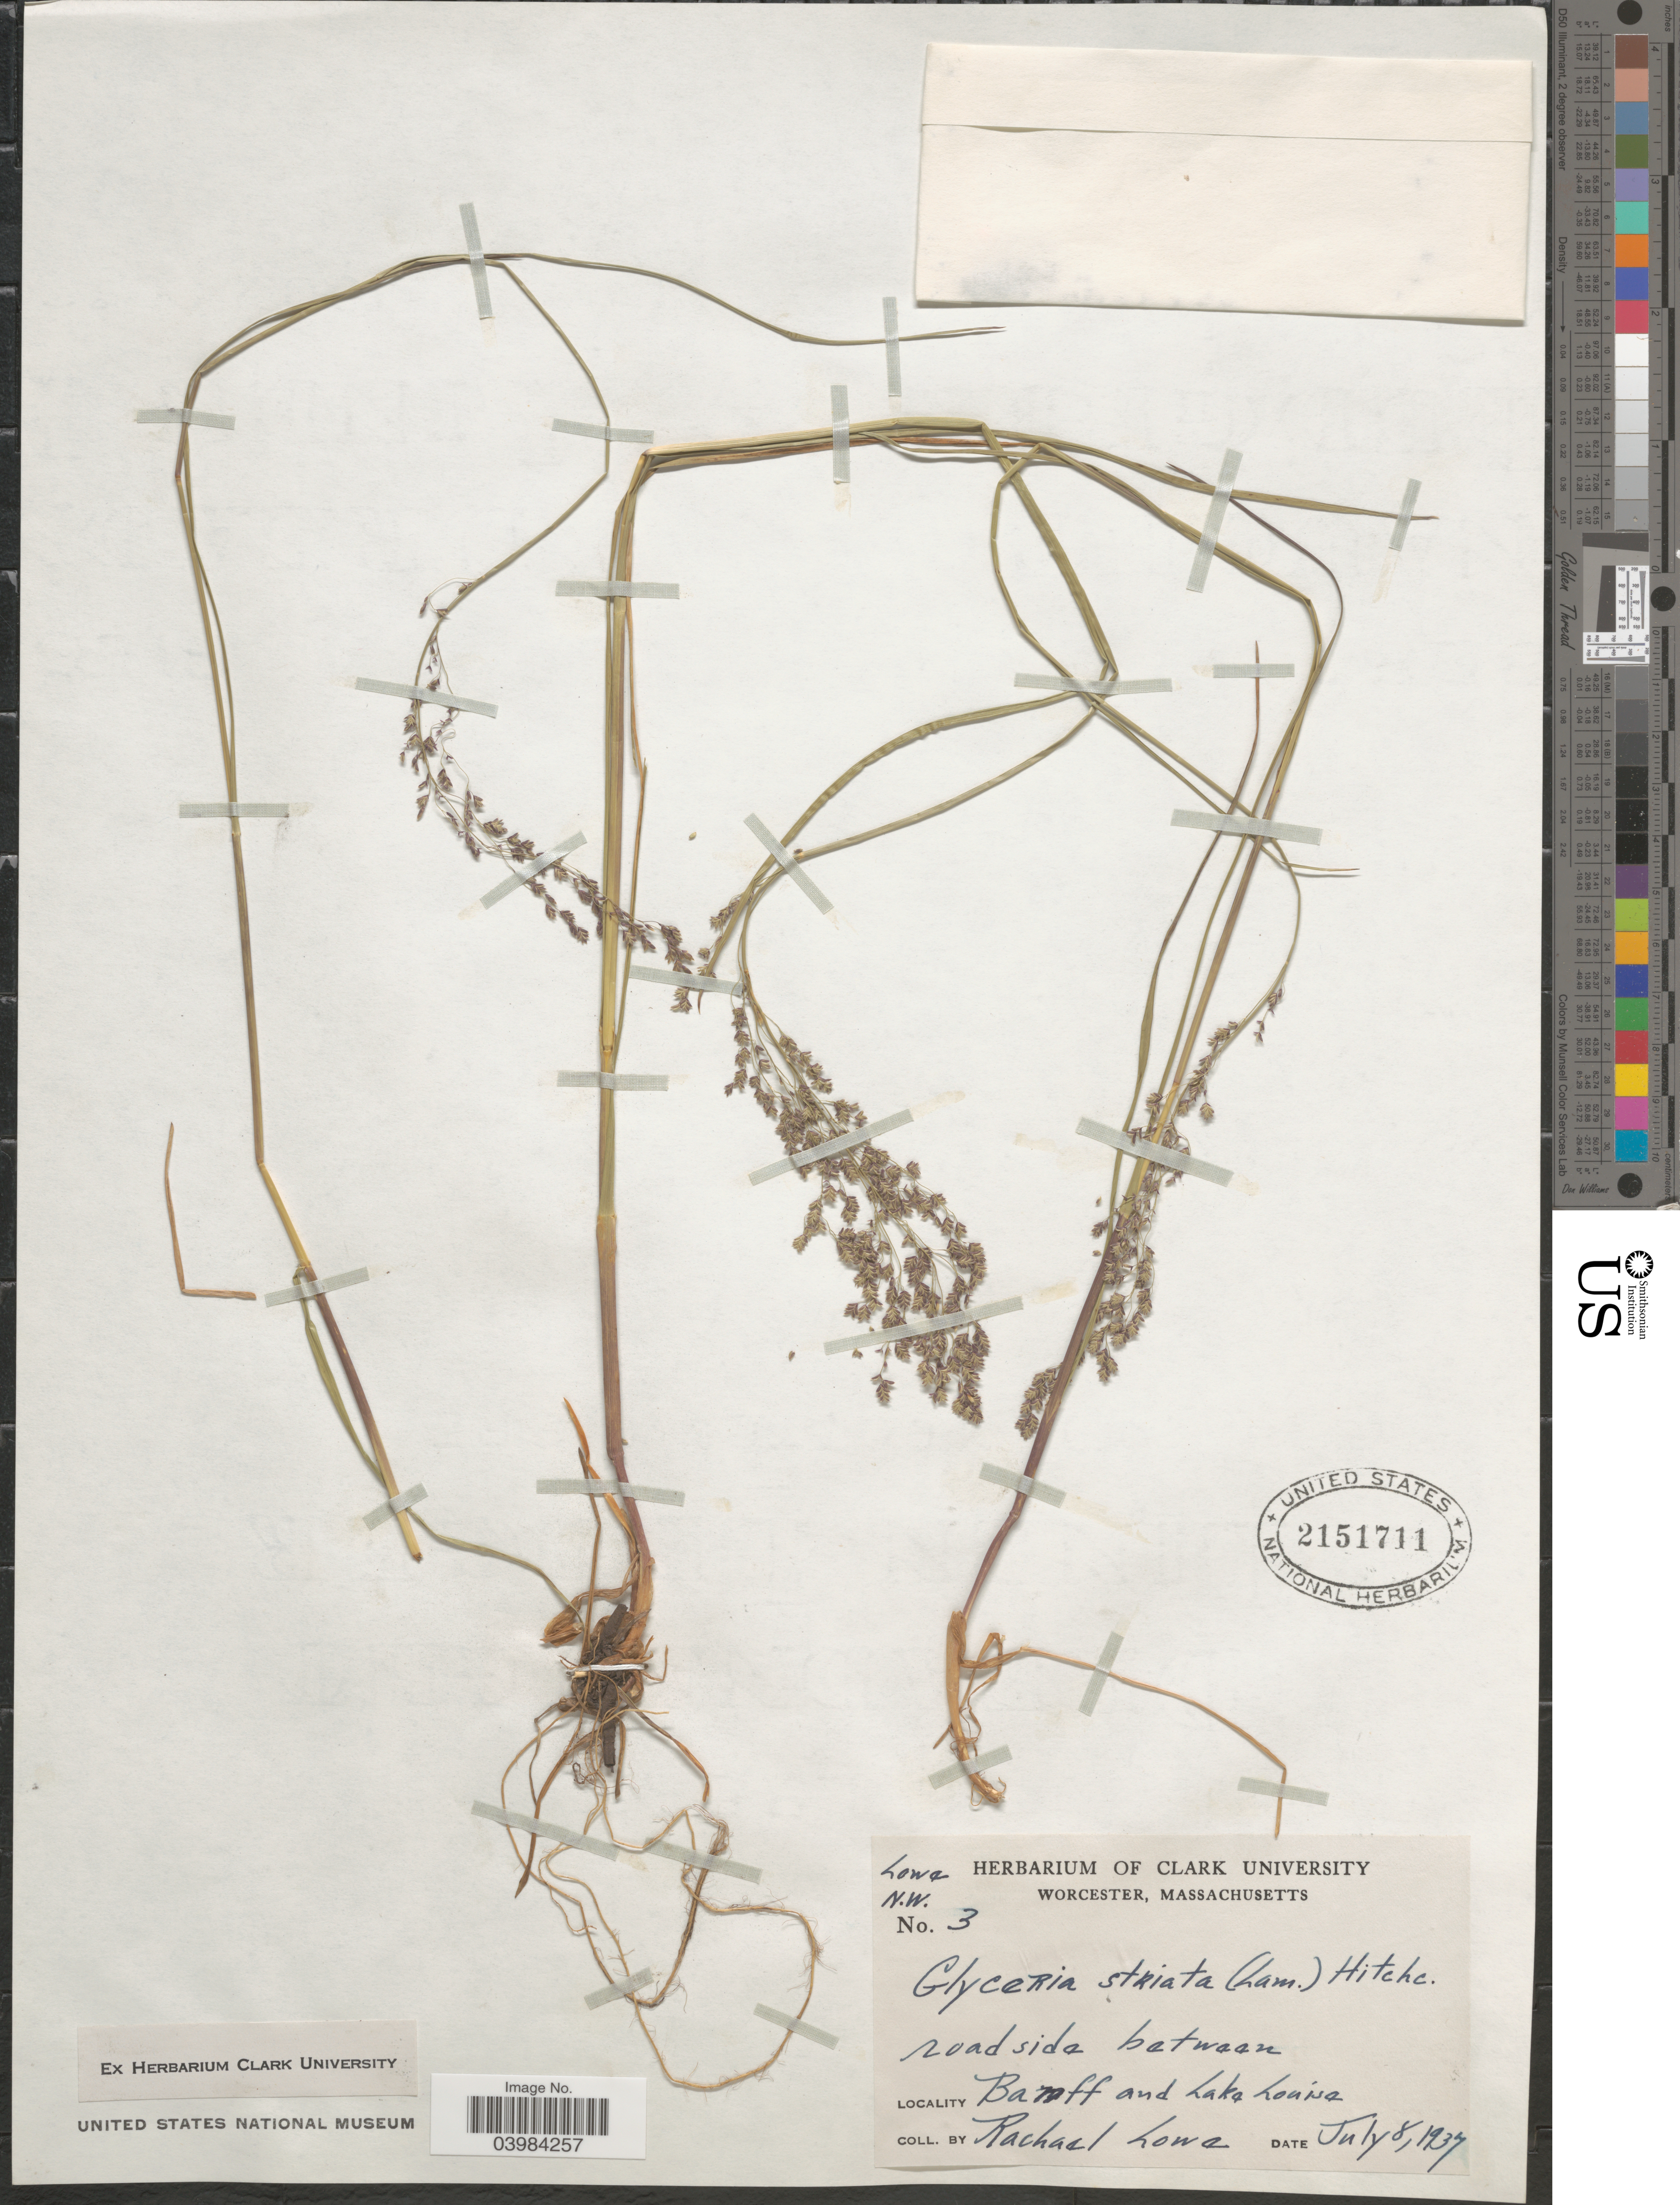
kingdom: Plantae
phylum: Tracheophyta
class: Liliopsida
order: Poales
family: Poaceae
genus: Glyceria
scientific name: Glyceria striata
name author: (Lam.) Hitchc.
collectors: R. Lowe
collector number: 3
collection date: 1937-07-08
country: United States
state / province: Massachusetts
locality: Roadside between Banff and Lake Louisa.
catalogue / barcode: US 2151711